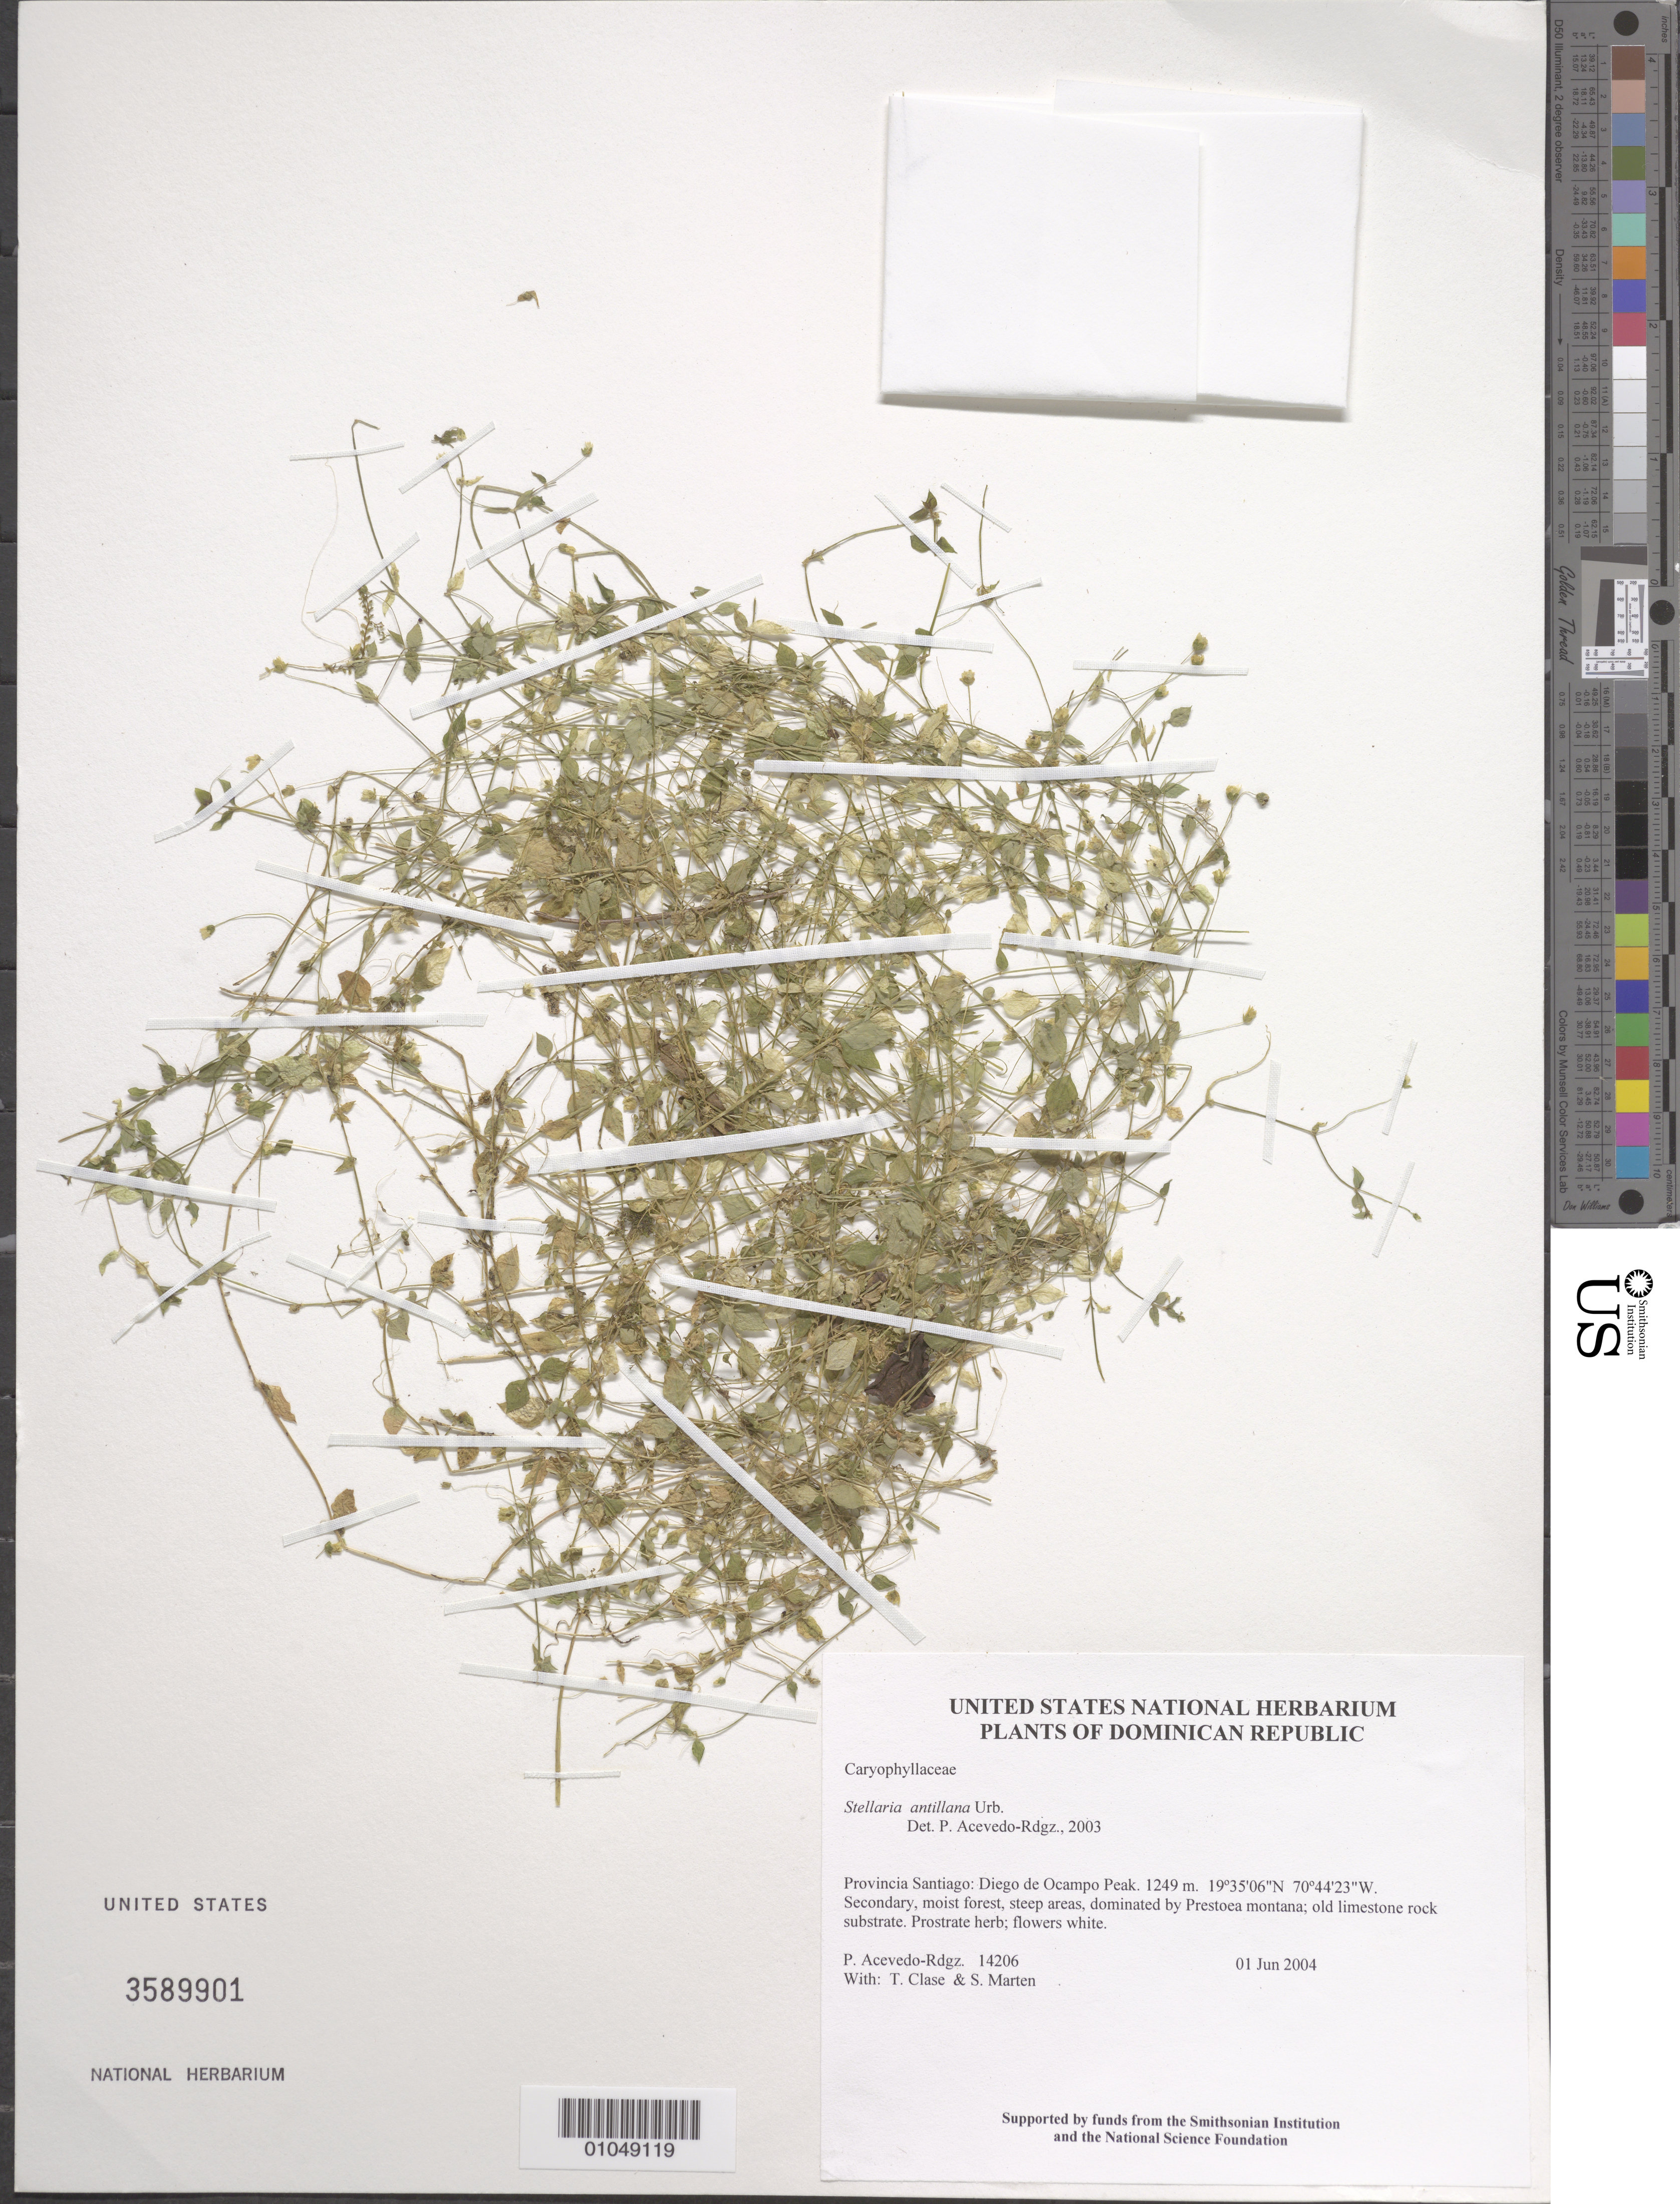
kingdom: Plantae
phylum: Tracheophyta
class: Magnoliopsida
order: Caryophyllales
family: Caryophyllaceae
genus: Stellaria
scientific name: Stellaria antillana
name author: Urb.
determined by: Acevedo-Rodríguez, P., (BOT), Smithsonian Institution - National Museum of Natural History (UNITED STATES)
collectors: P. Acevedo-Rodr., T. Clase & S. Marten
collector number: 14206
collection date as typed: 01 Jun 2004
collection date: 2004-06-01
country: Dominican Republic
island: Hispaniola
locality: Provincia Santiago: Diego de Ocampo Peak.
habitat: Secondary, moist forest, steep areas, dominated by Prestoea montana; old limestone rock substrate.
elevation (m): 1249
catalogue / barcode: US 3589901